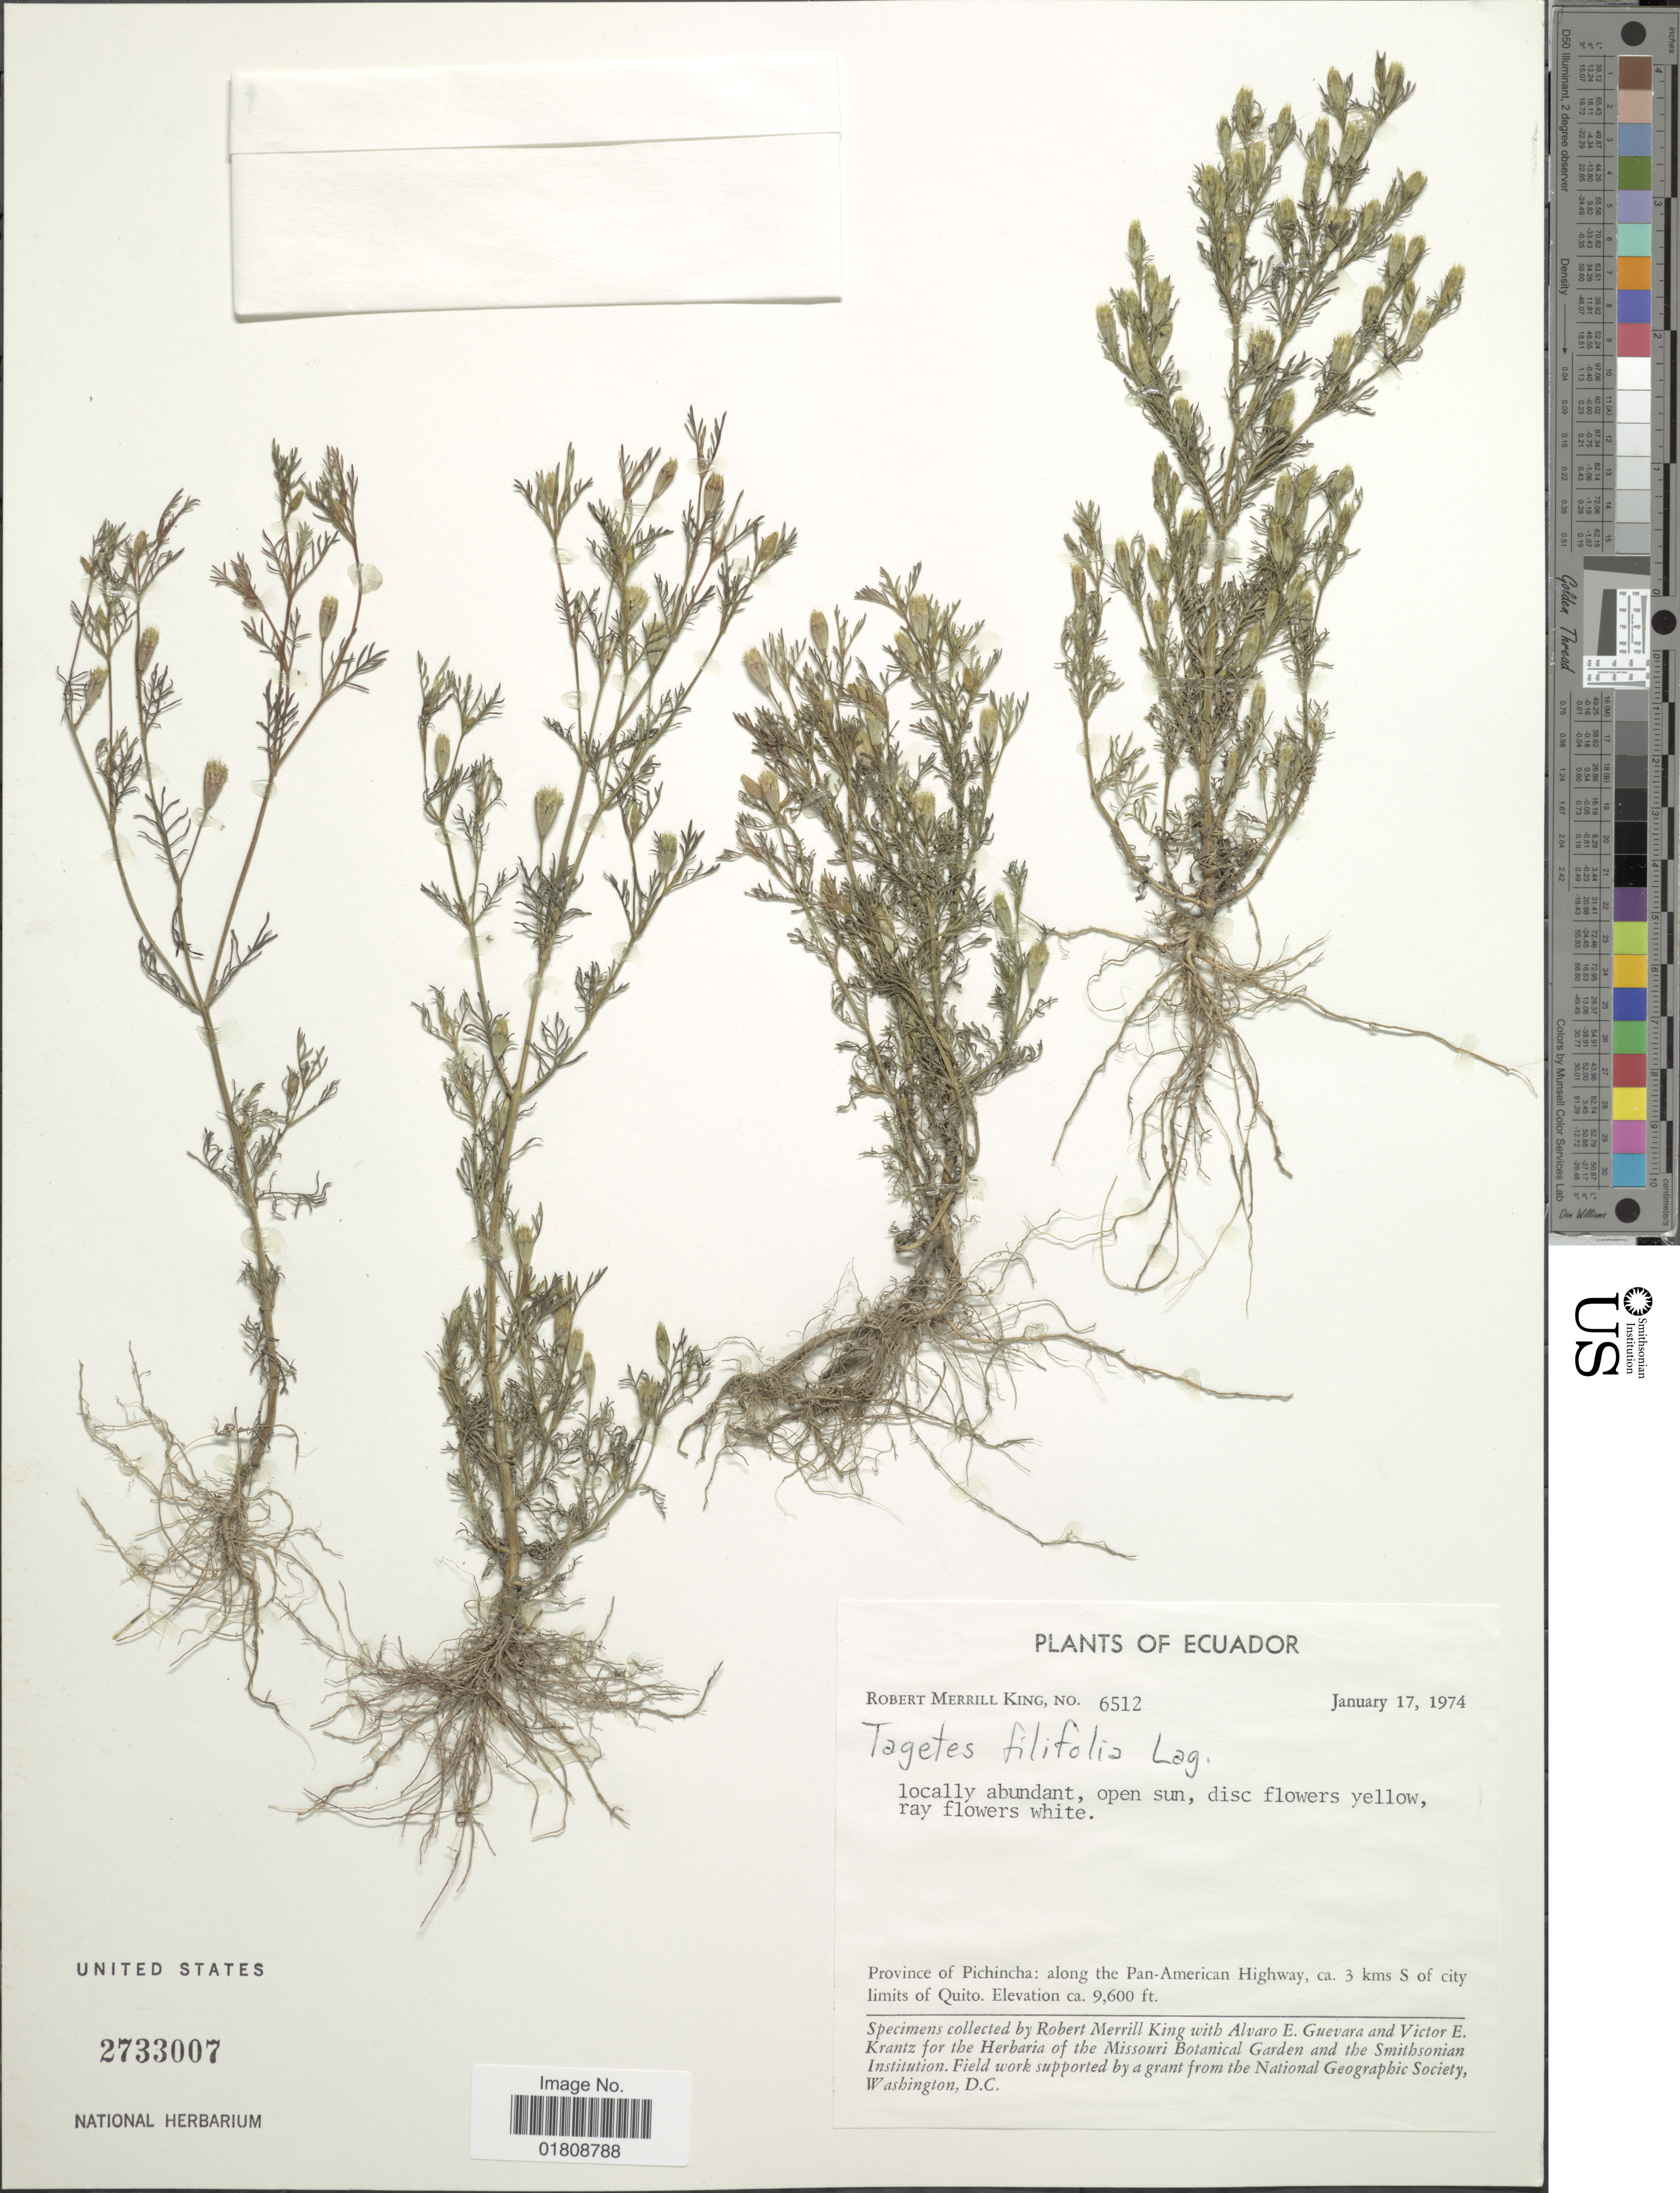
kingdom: Plantae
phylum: Tracheophyta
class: Magnoliopsida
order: Asterales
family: Asteraceae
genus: Tagetes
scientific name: Tagetes filifolia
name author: Lag.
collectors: R. M. King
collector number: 6512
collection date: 1974-01-17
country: Ecuador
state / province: Pichincha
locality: Along the Pan-American Highway, ca 3 kms S of City limits of Quito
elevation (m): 2926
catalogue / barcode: US 2733007